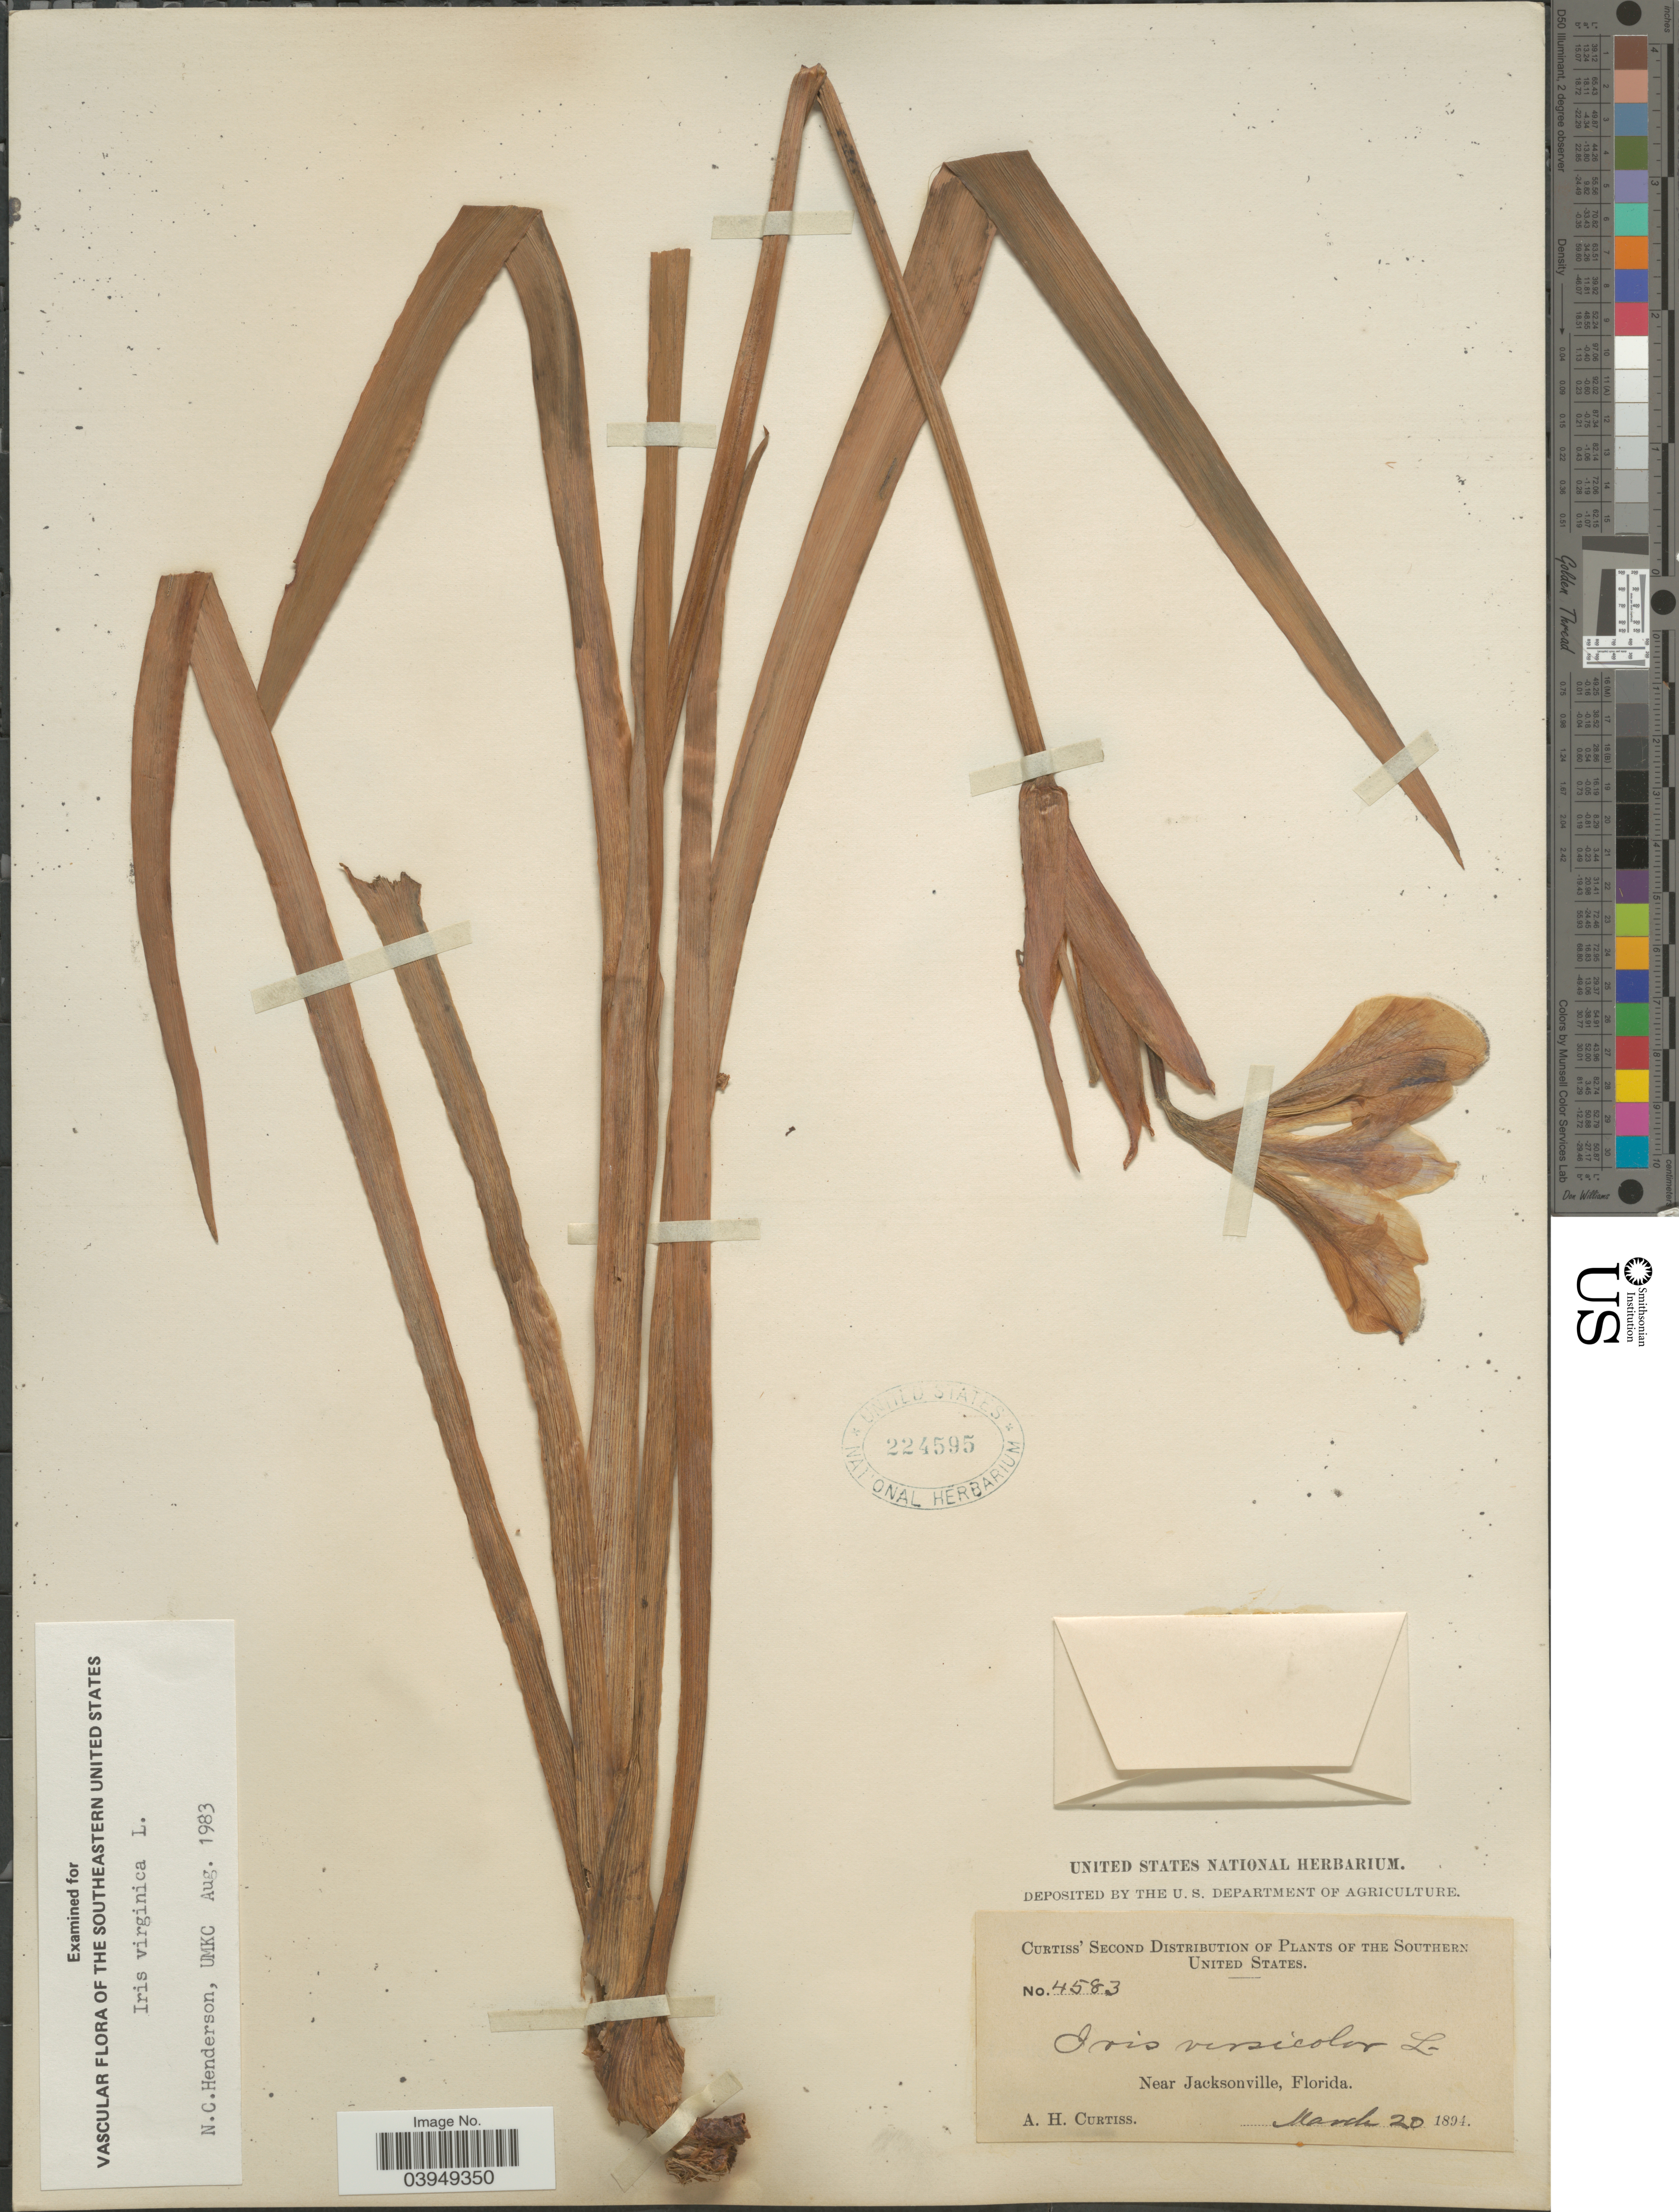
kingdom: Plantae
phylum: Tracheophyta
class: Liliopsida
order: Asparagales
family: Iridaceae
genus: Iris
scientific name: Iris virginica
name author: L.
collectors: A. H. Curtiss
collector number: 4583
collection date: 1894-03-20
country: United States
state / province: Florida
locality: The Southern United States. Near Jacksonville.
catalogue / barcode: US 224595